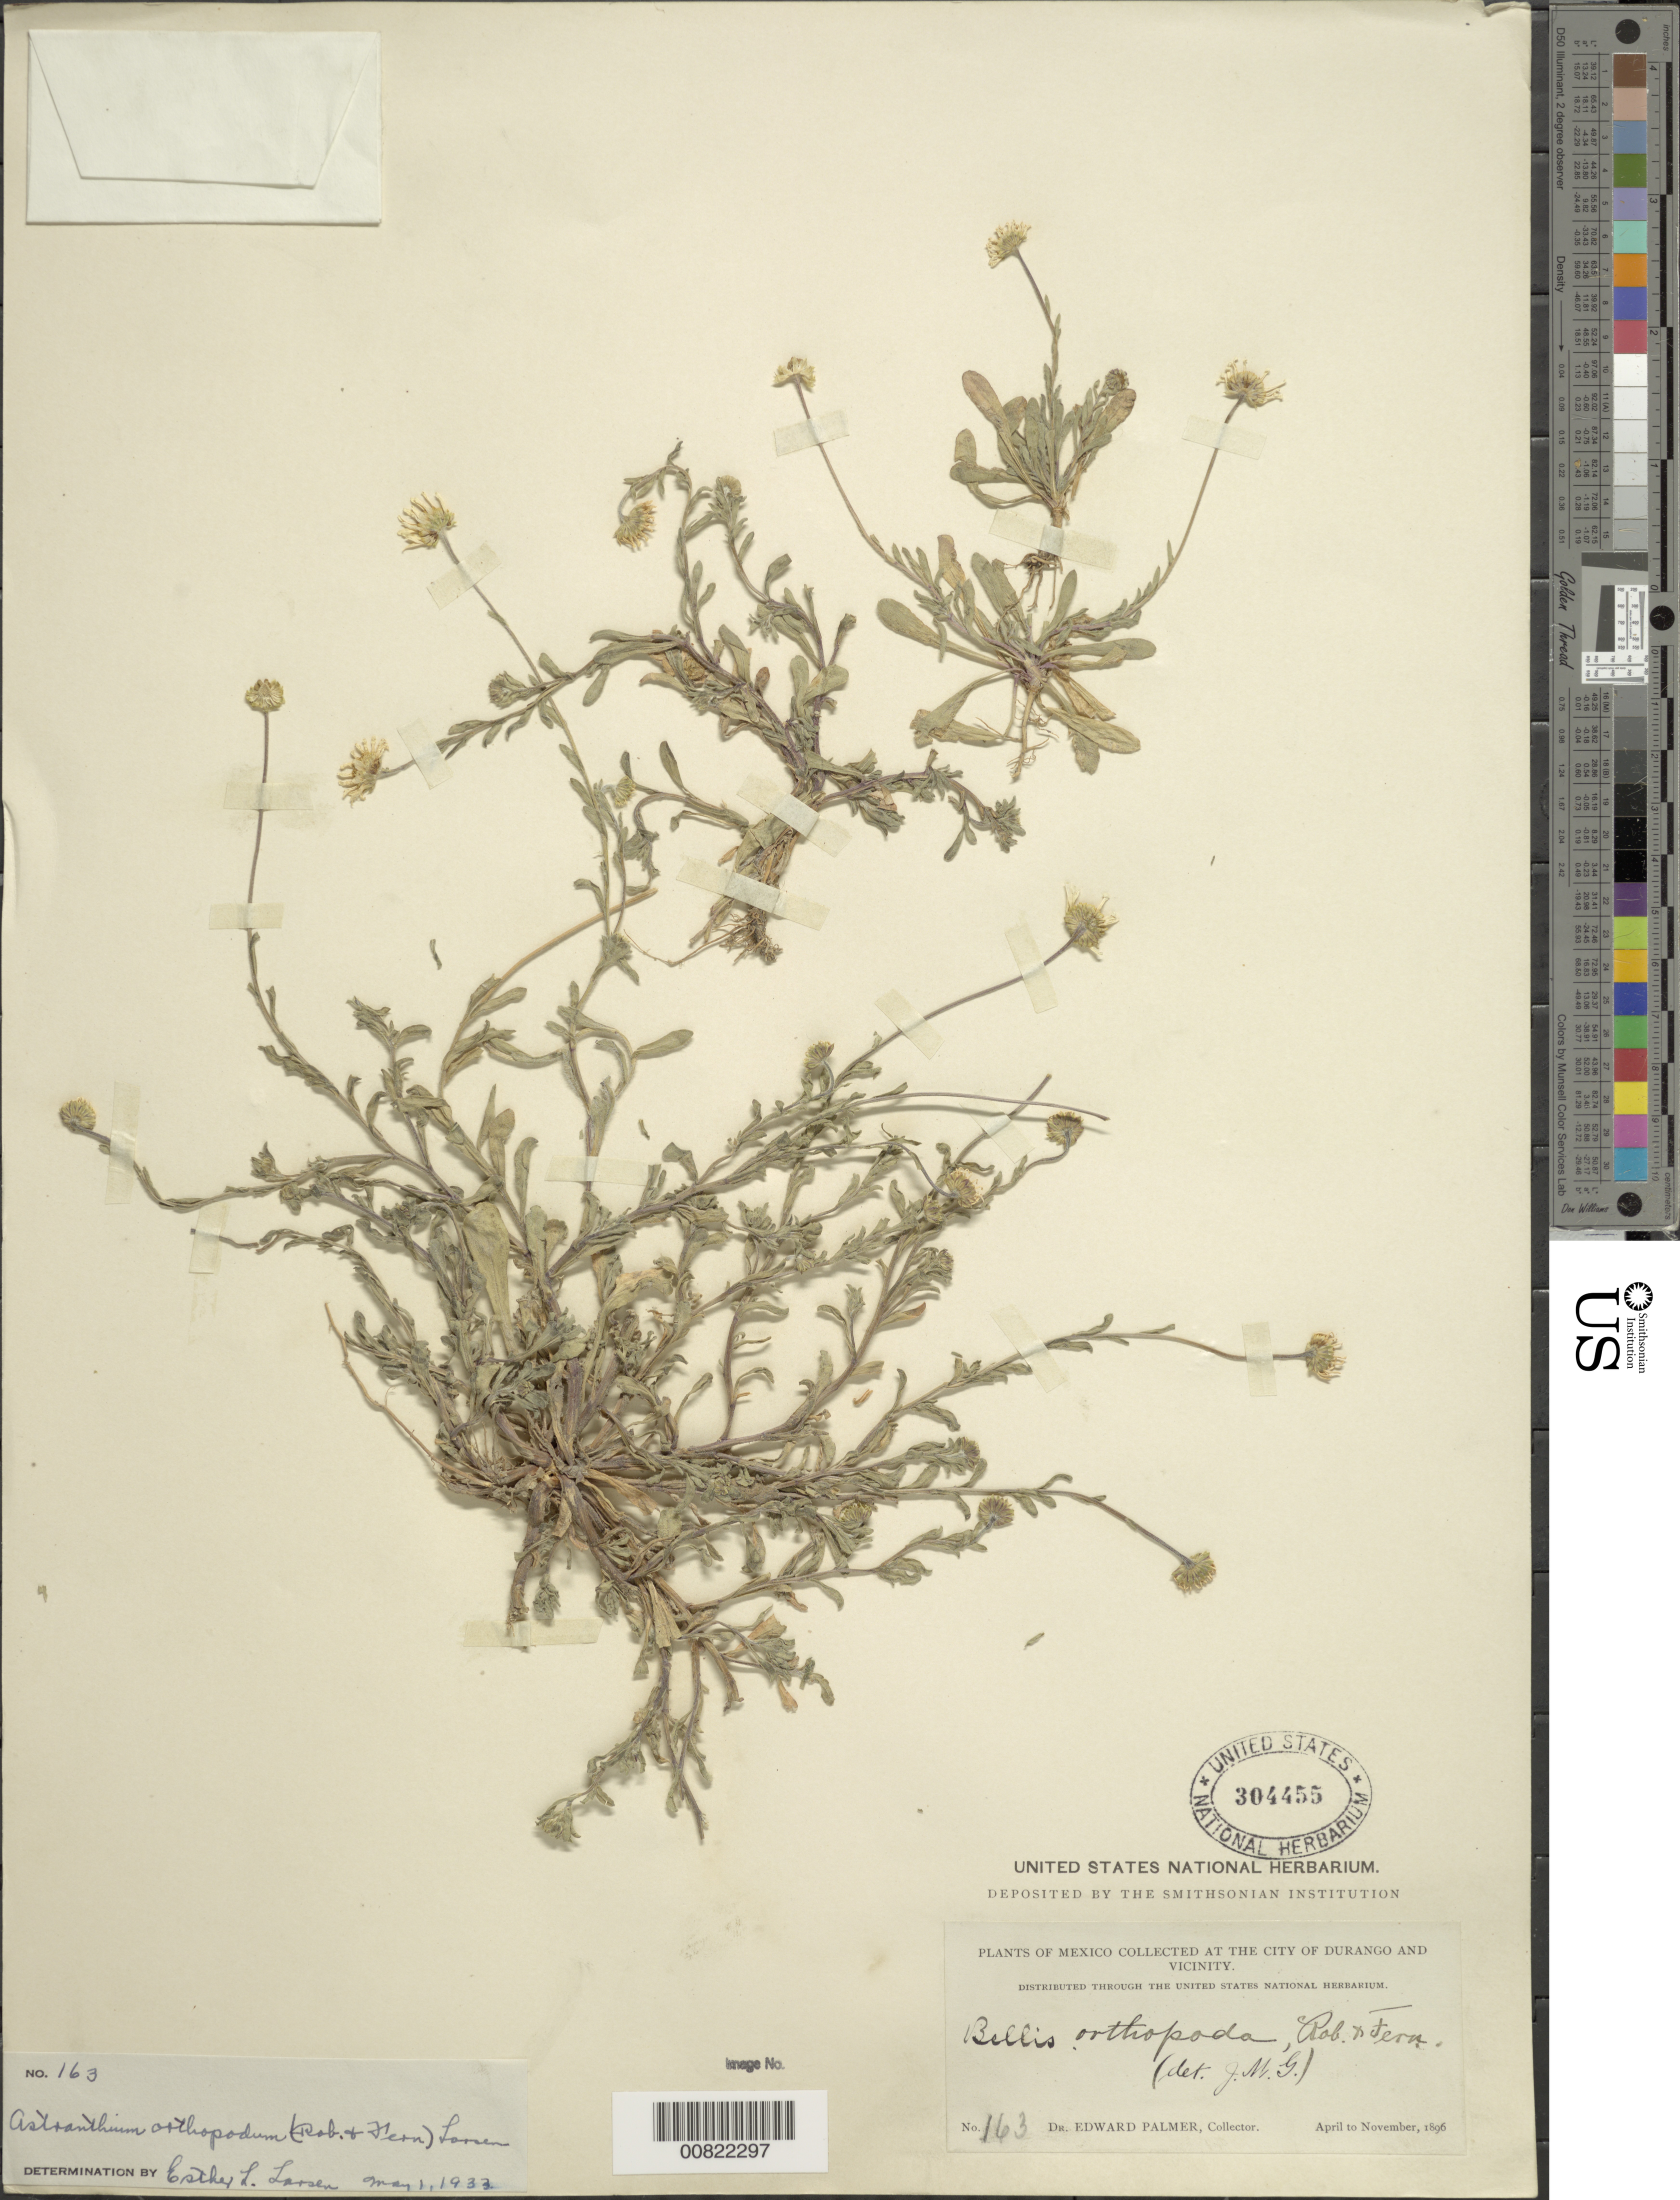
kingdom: Plantae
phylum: Tracheophyta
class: Magnoliopsida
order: Asterales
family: Asteraceae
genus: Astranthium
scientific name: Astranthium orthopodum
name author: (B.L. Rob.) Larsen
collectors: E. Palmer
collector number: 163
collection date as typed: Apr 1896 to -- Nov 1896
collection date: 1896-04/1896-11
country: Mexico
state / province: Durango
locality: City of Durango and vicinity.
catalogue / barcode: US 304455